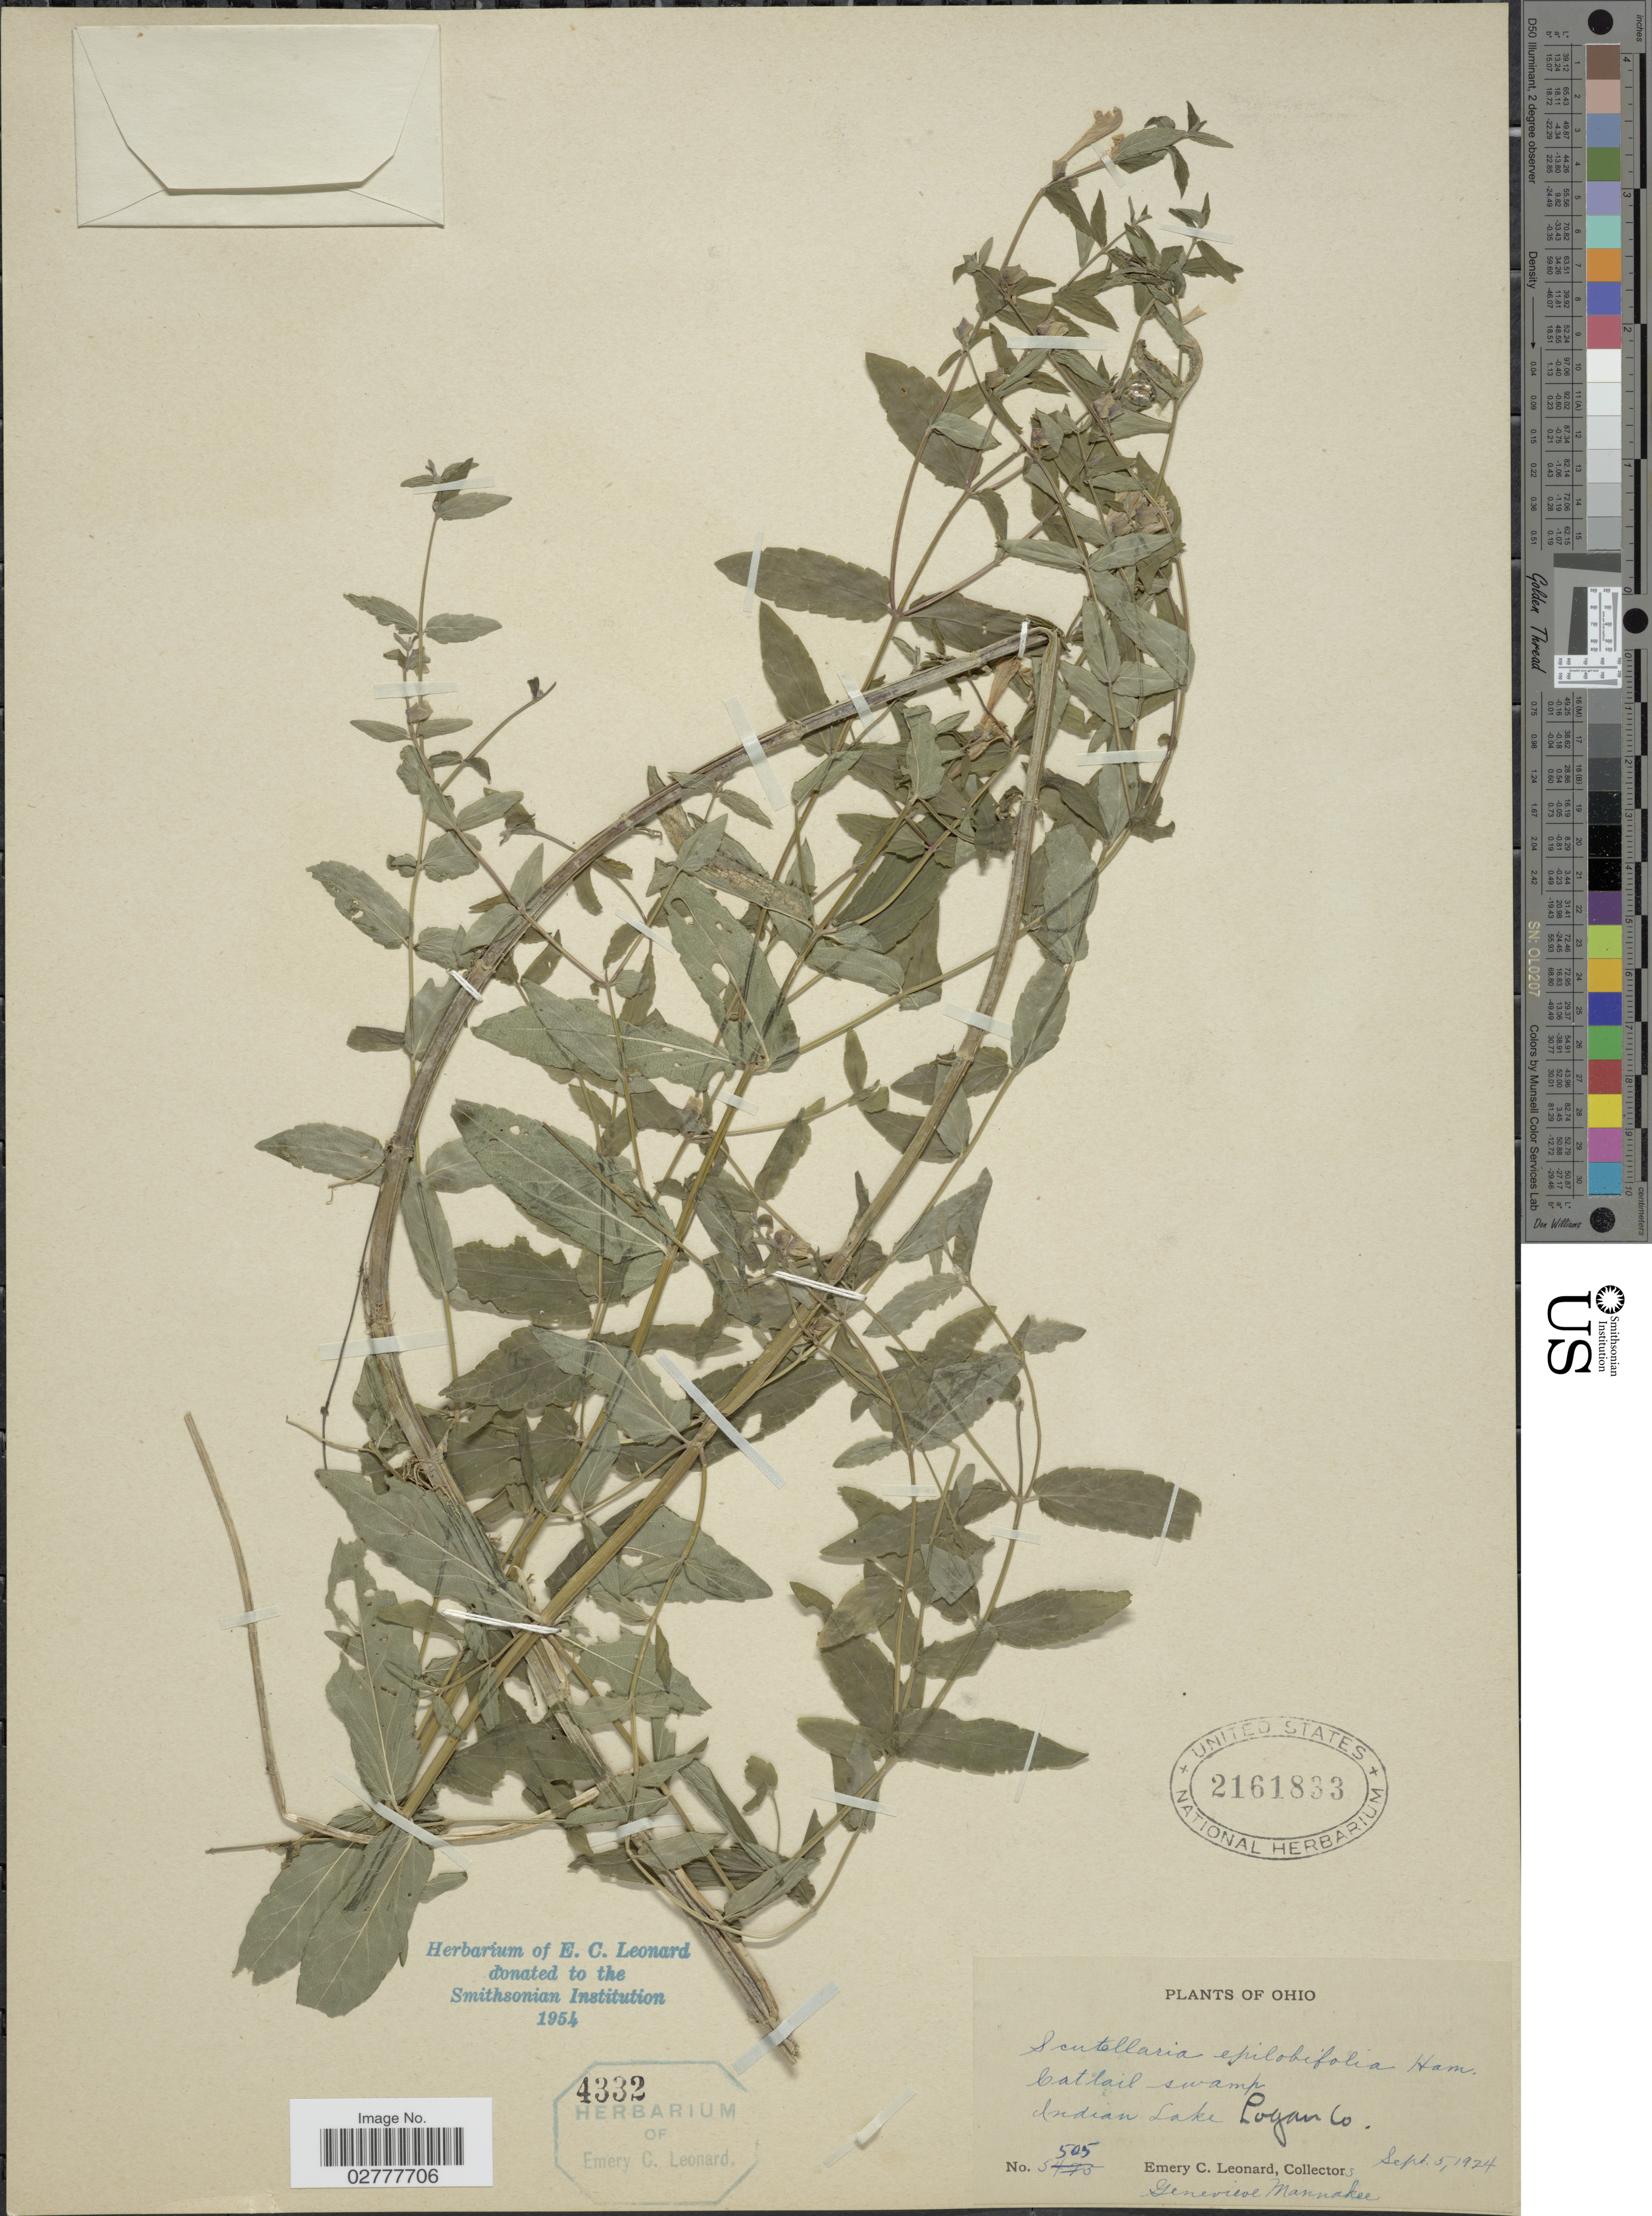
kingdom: Plantae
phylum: Tracheophyta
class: Magnoliopsida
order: Lamiales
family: Lamiaceae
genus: Scutellaria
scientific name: Scutellaria epilobiifolia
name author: A. Ham.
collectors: E. C. Leonard & G. Mannakee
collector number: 505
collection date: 1924-09-05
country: United States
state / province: Ohio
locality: Cat tail swamp, Indian Lake Logan Co.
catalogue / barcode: US 2161833